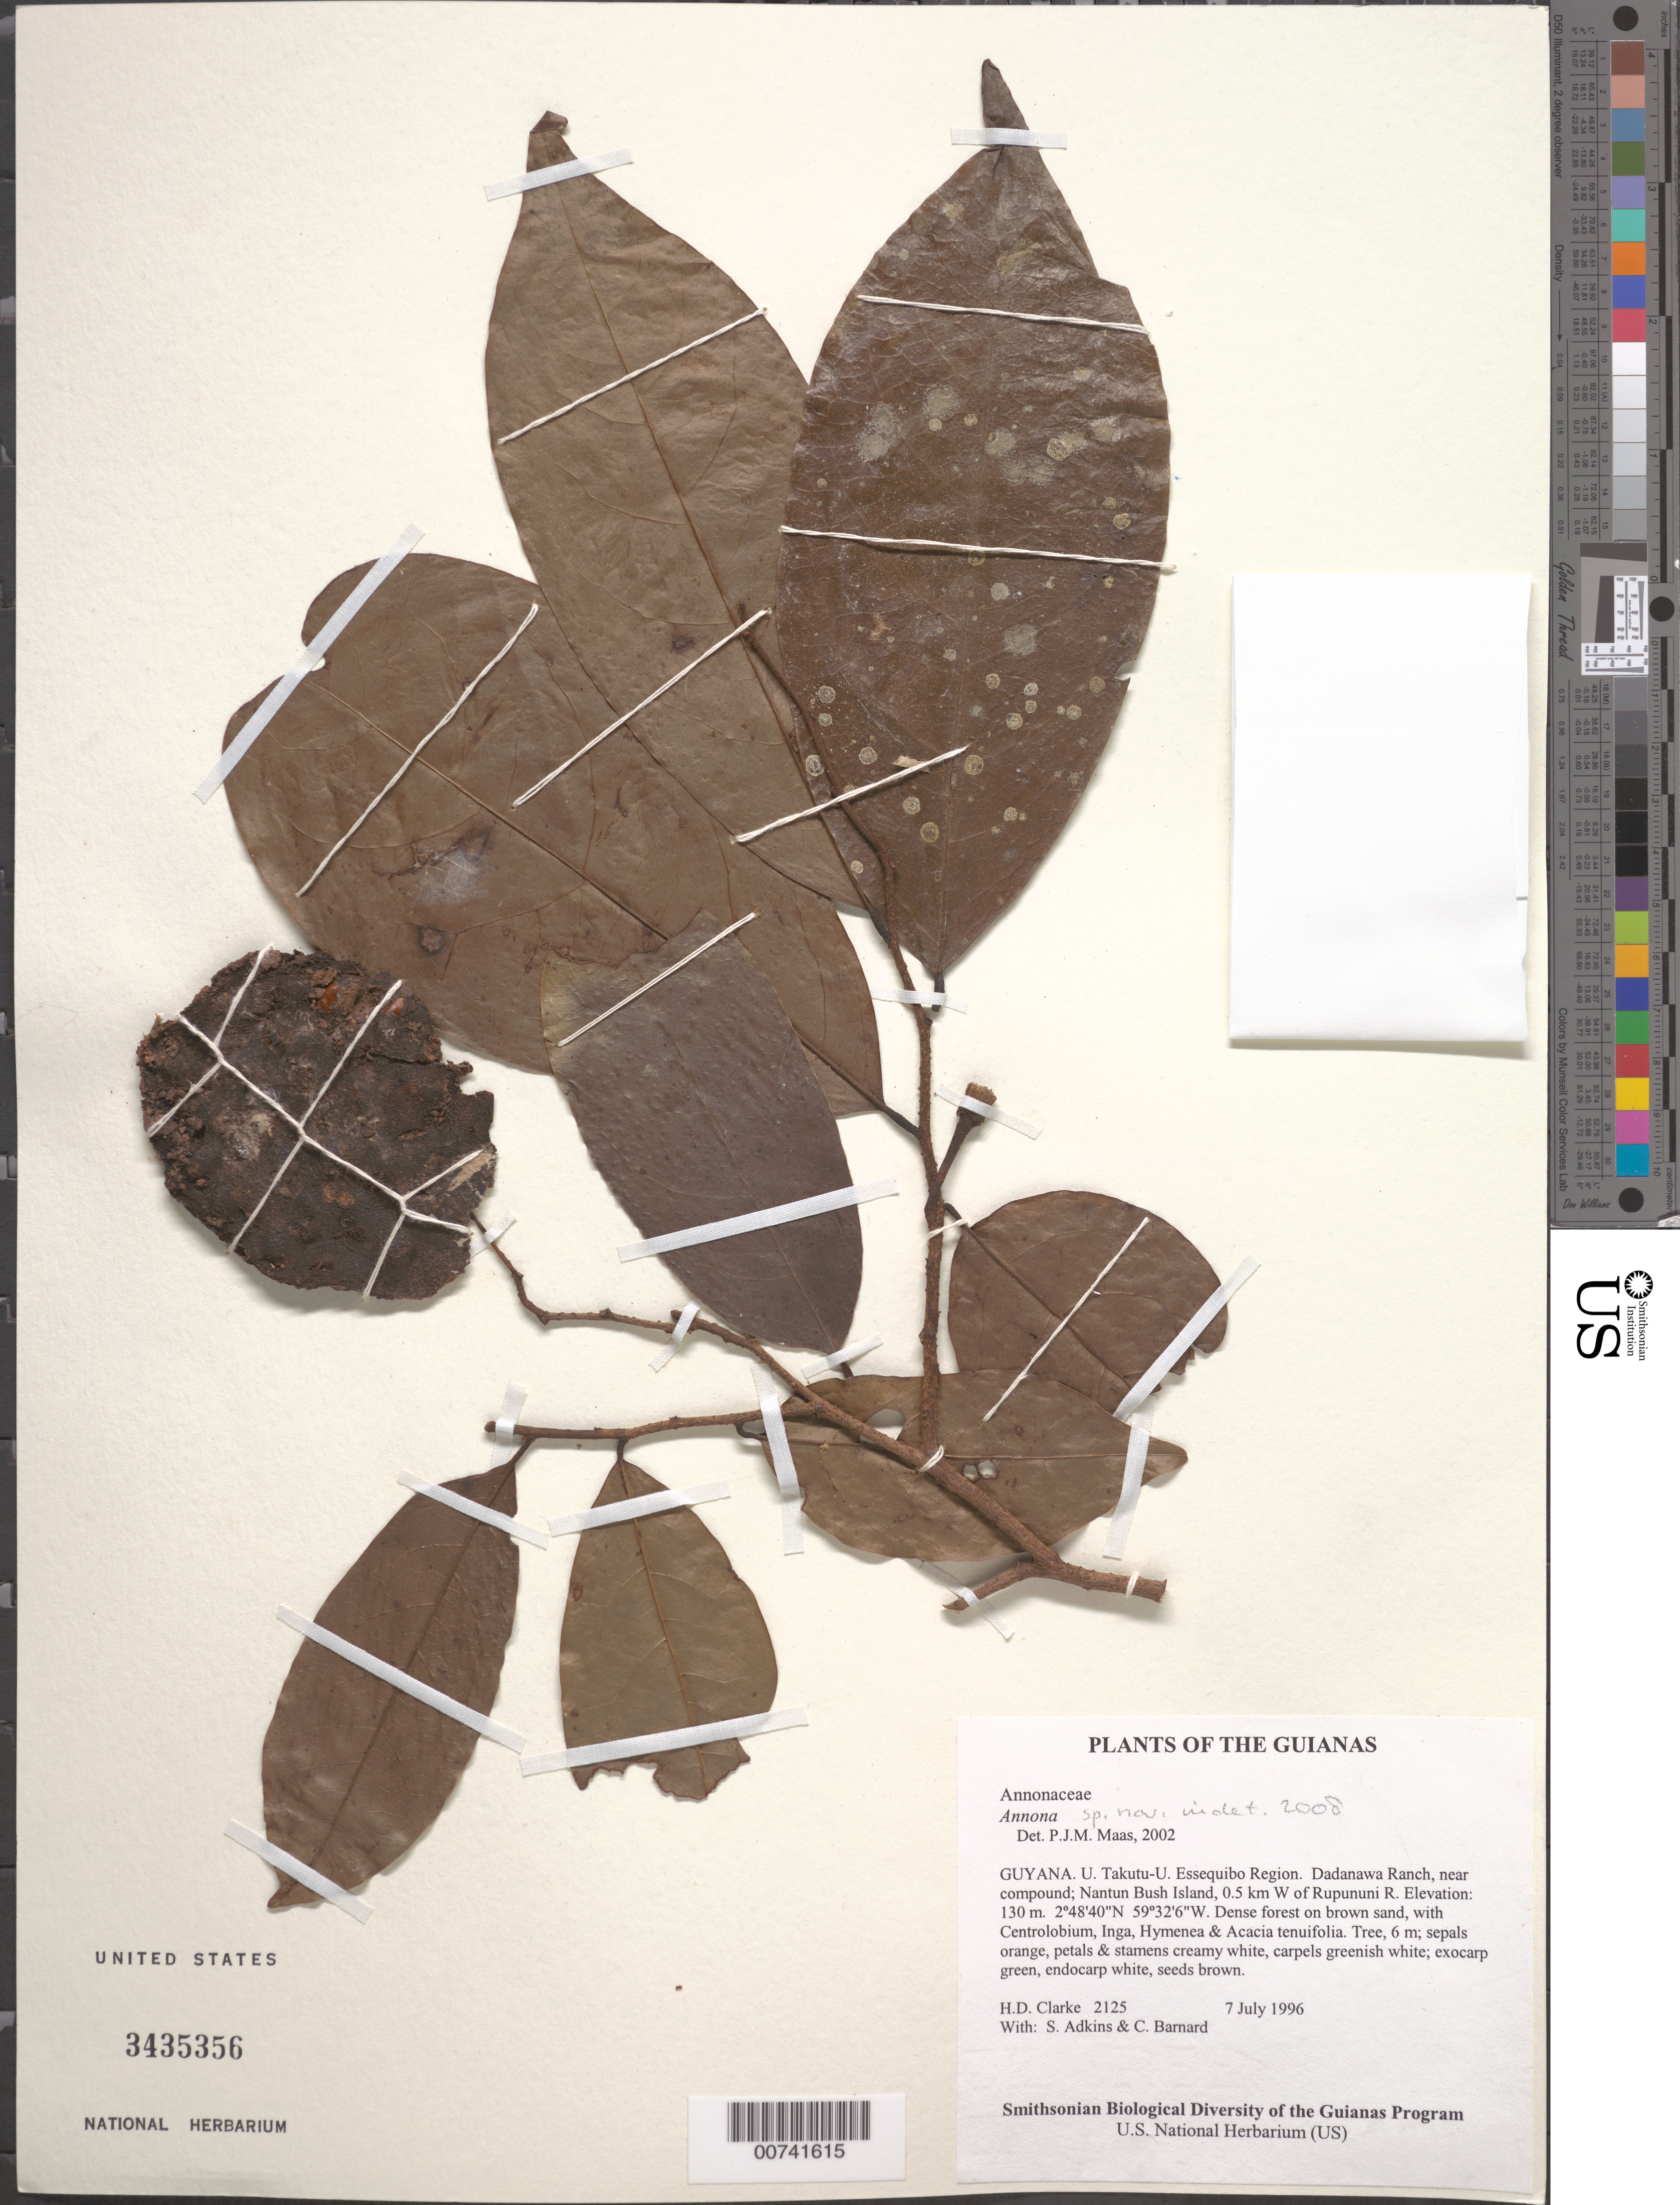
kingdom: Plantae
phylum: Tracheophyta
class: Magnoliopsida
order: Magnoliales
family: Annonaceae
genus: Annona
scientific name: Annona imparilis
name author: H. Rainer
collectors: H. D. Clarke, S. Adkins & C. Bernard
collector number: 2125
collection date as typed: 7 July 1996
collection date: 1996-07-07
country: Guyana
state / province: U. Takutu-U. Essequibo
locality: Dadanawa Ranch, near compound; Nantun Bush Island, 0.5 km W of Rupununi R.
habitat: Dense forest on brown sand, with Centrolobium, Inga, Hymenea & Acacia tenuifolia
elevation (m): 130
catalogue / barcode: US 3435356